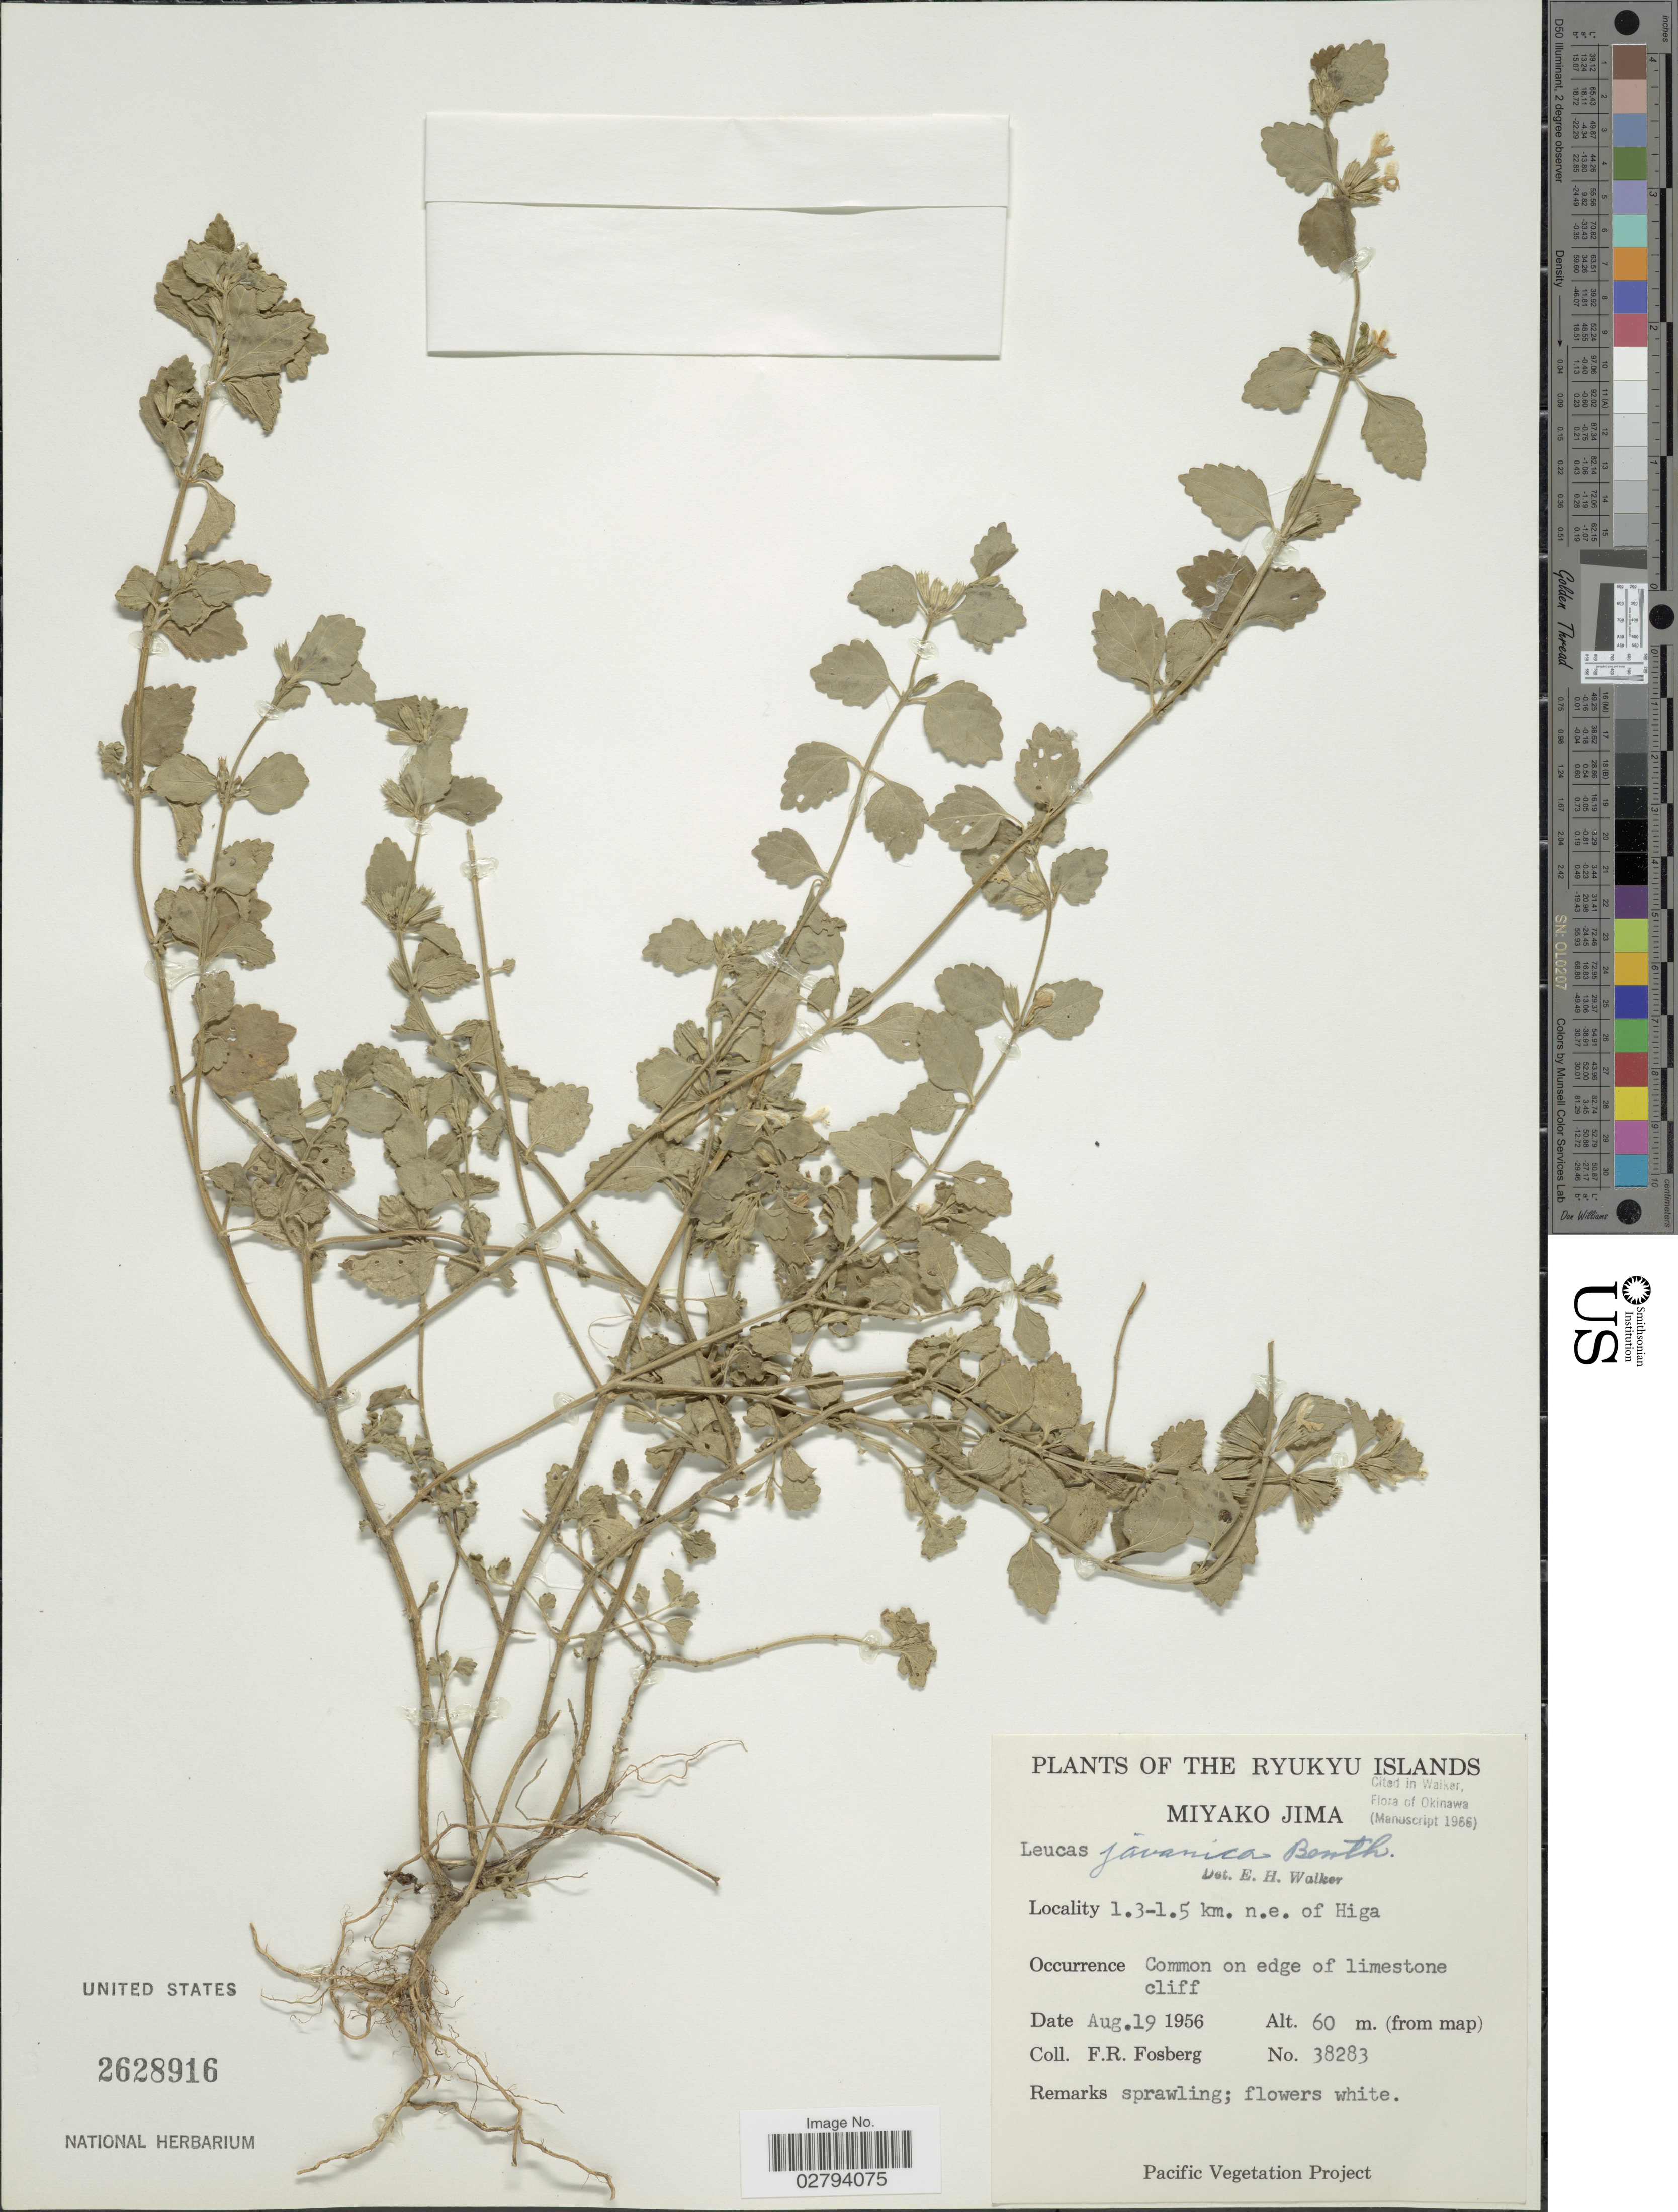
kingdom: Plantae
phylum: Tracheophyta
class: Magnoliopsida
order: Lamiales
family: Lamiaceae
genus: Leucas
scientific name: Leucas javanica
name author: Benth.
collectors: F. R. Fosberg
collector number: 38283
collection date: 1956-08-19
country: Japan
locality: The Ryukyu Islands, Miyako Jima, 1.3-1.5 km. n.e. of Higa.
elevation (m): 60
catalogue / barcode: US 2628916